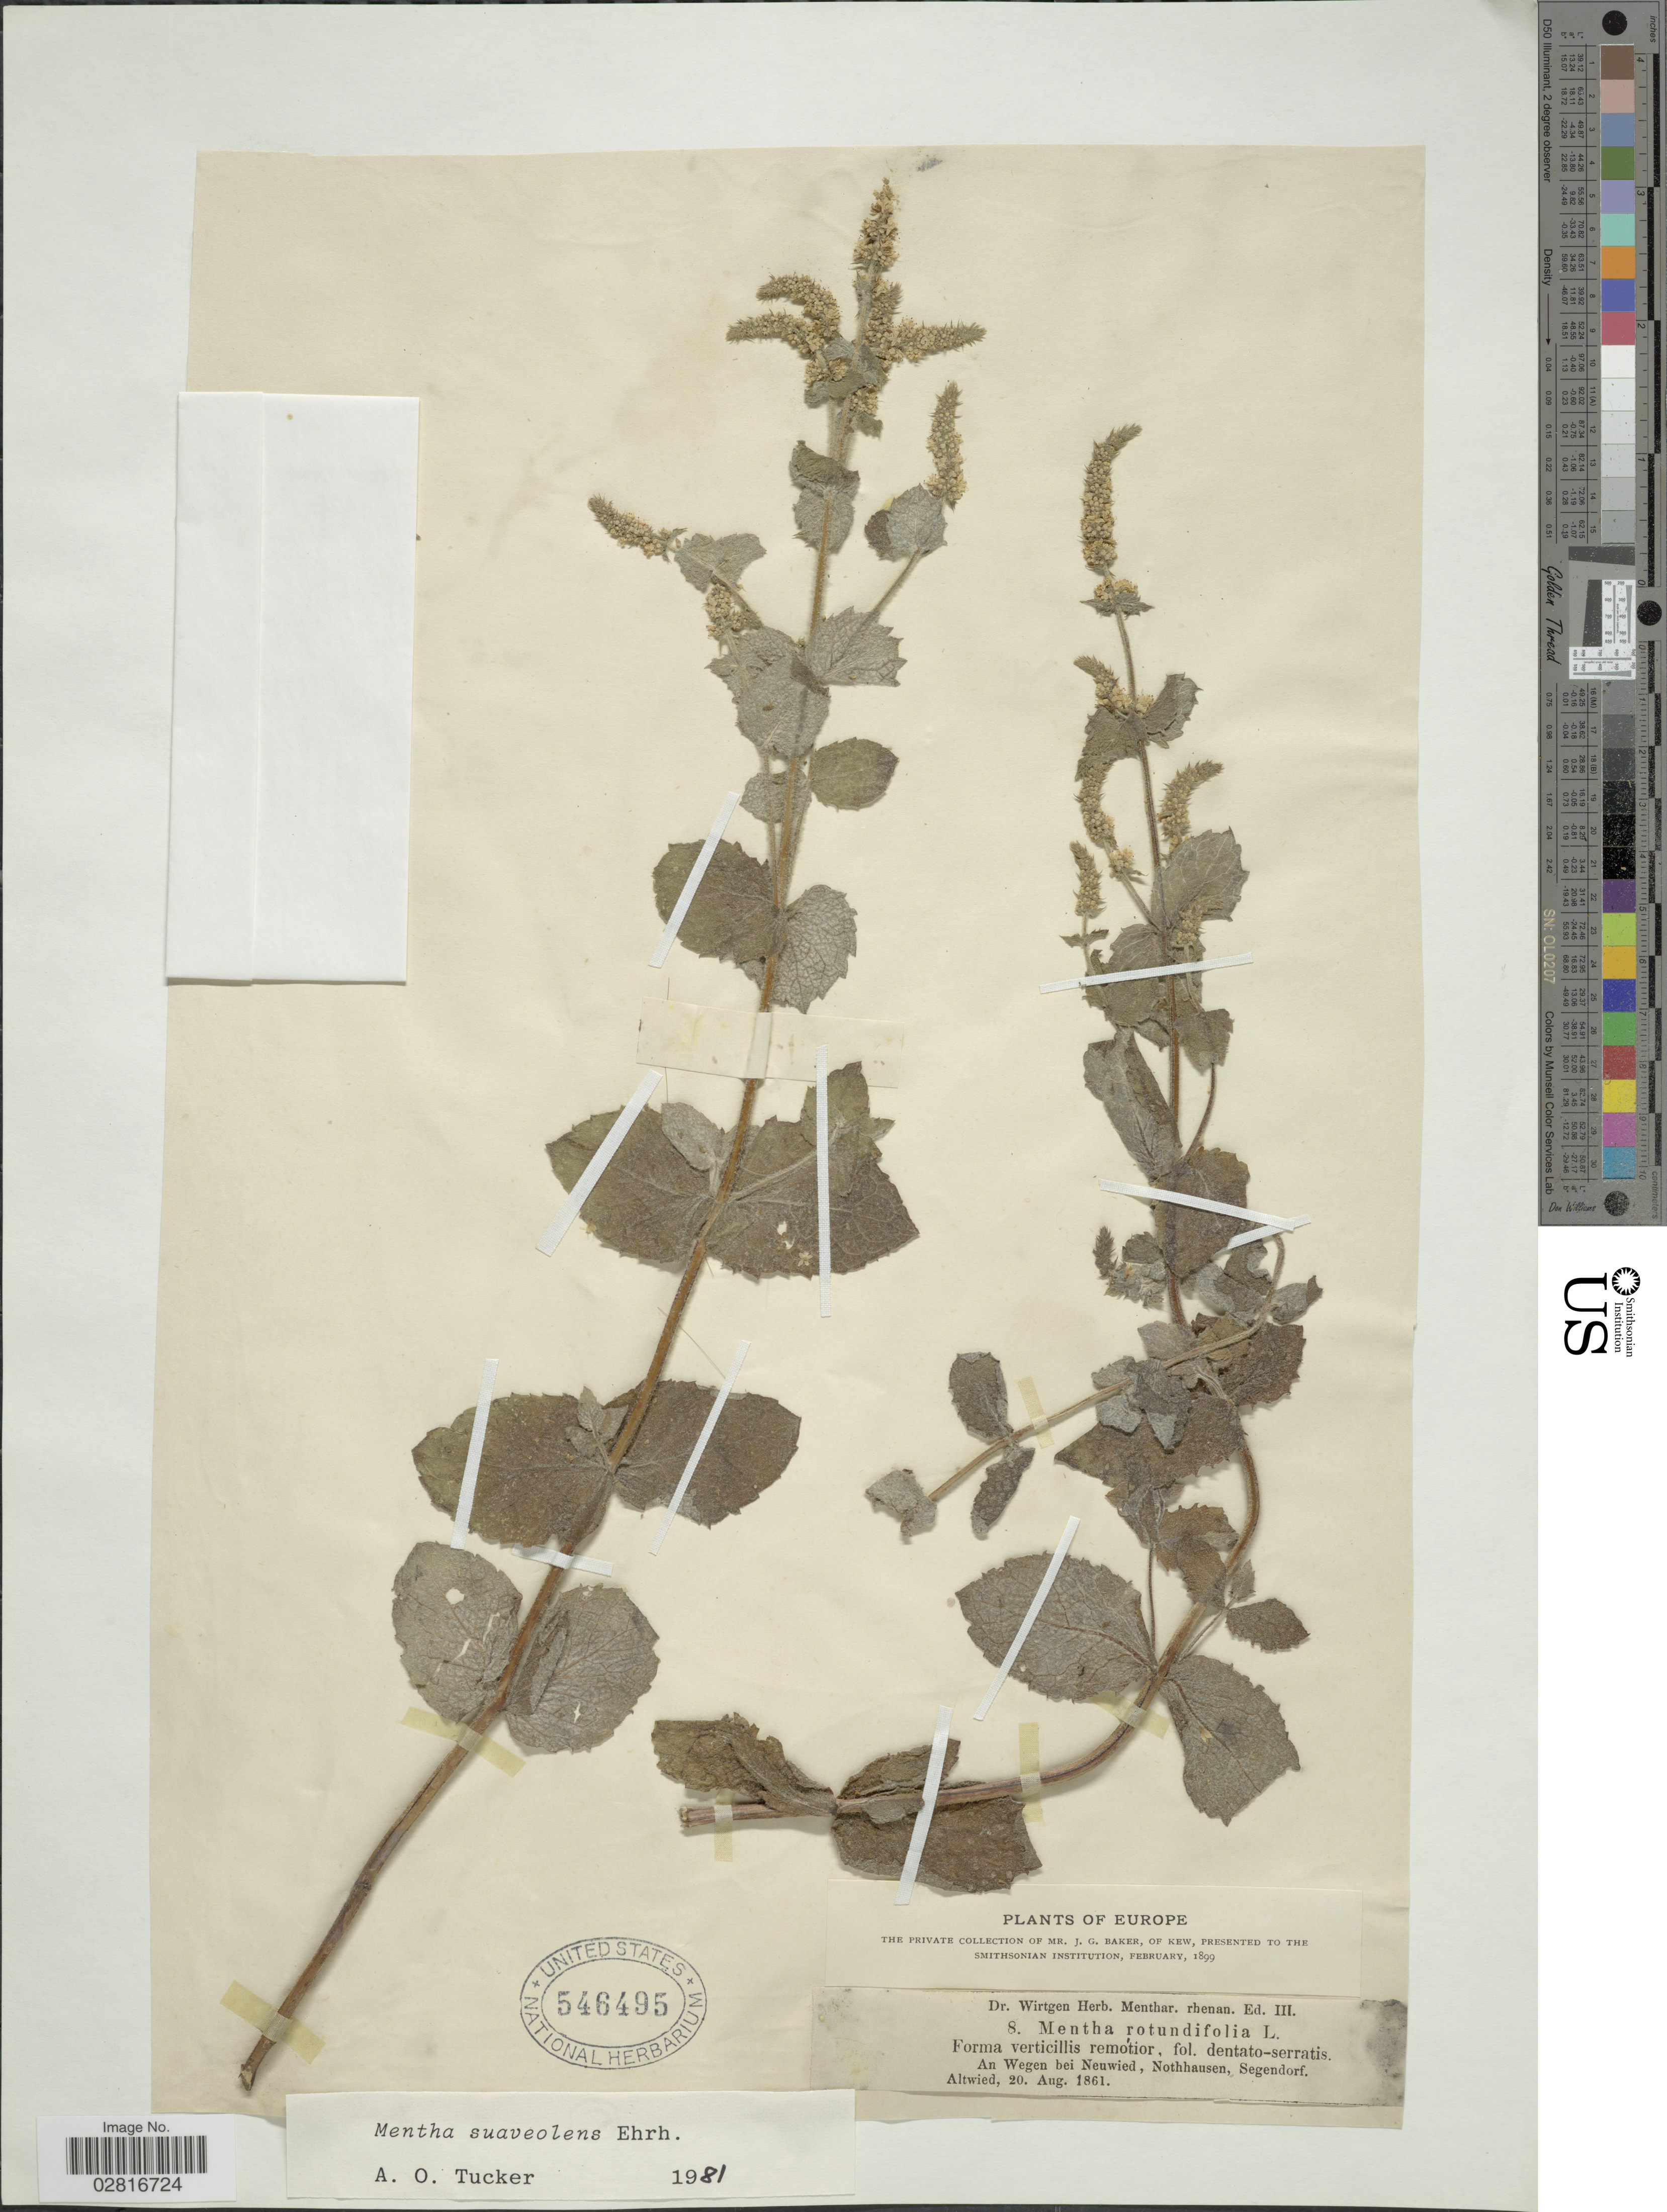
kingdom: Plantae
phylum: Tracheophyta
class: Magnoliopsida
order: Lamiales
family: Lamiaceae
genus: Mentha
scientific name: Mentha suaveolens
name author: Ehrh.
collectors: J. G. Baker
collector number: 8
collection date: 1861-08-20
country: Germany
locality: Europe. An Wegen bei Neuwied, Nothhausen, Segendorf. Altwied.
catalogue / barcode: US 546495